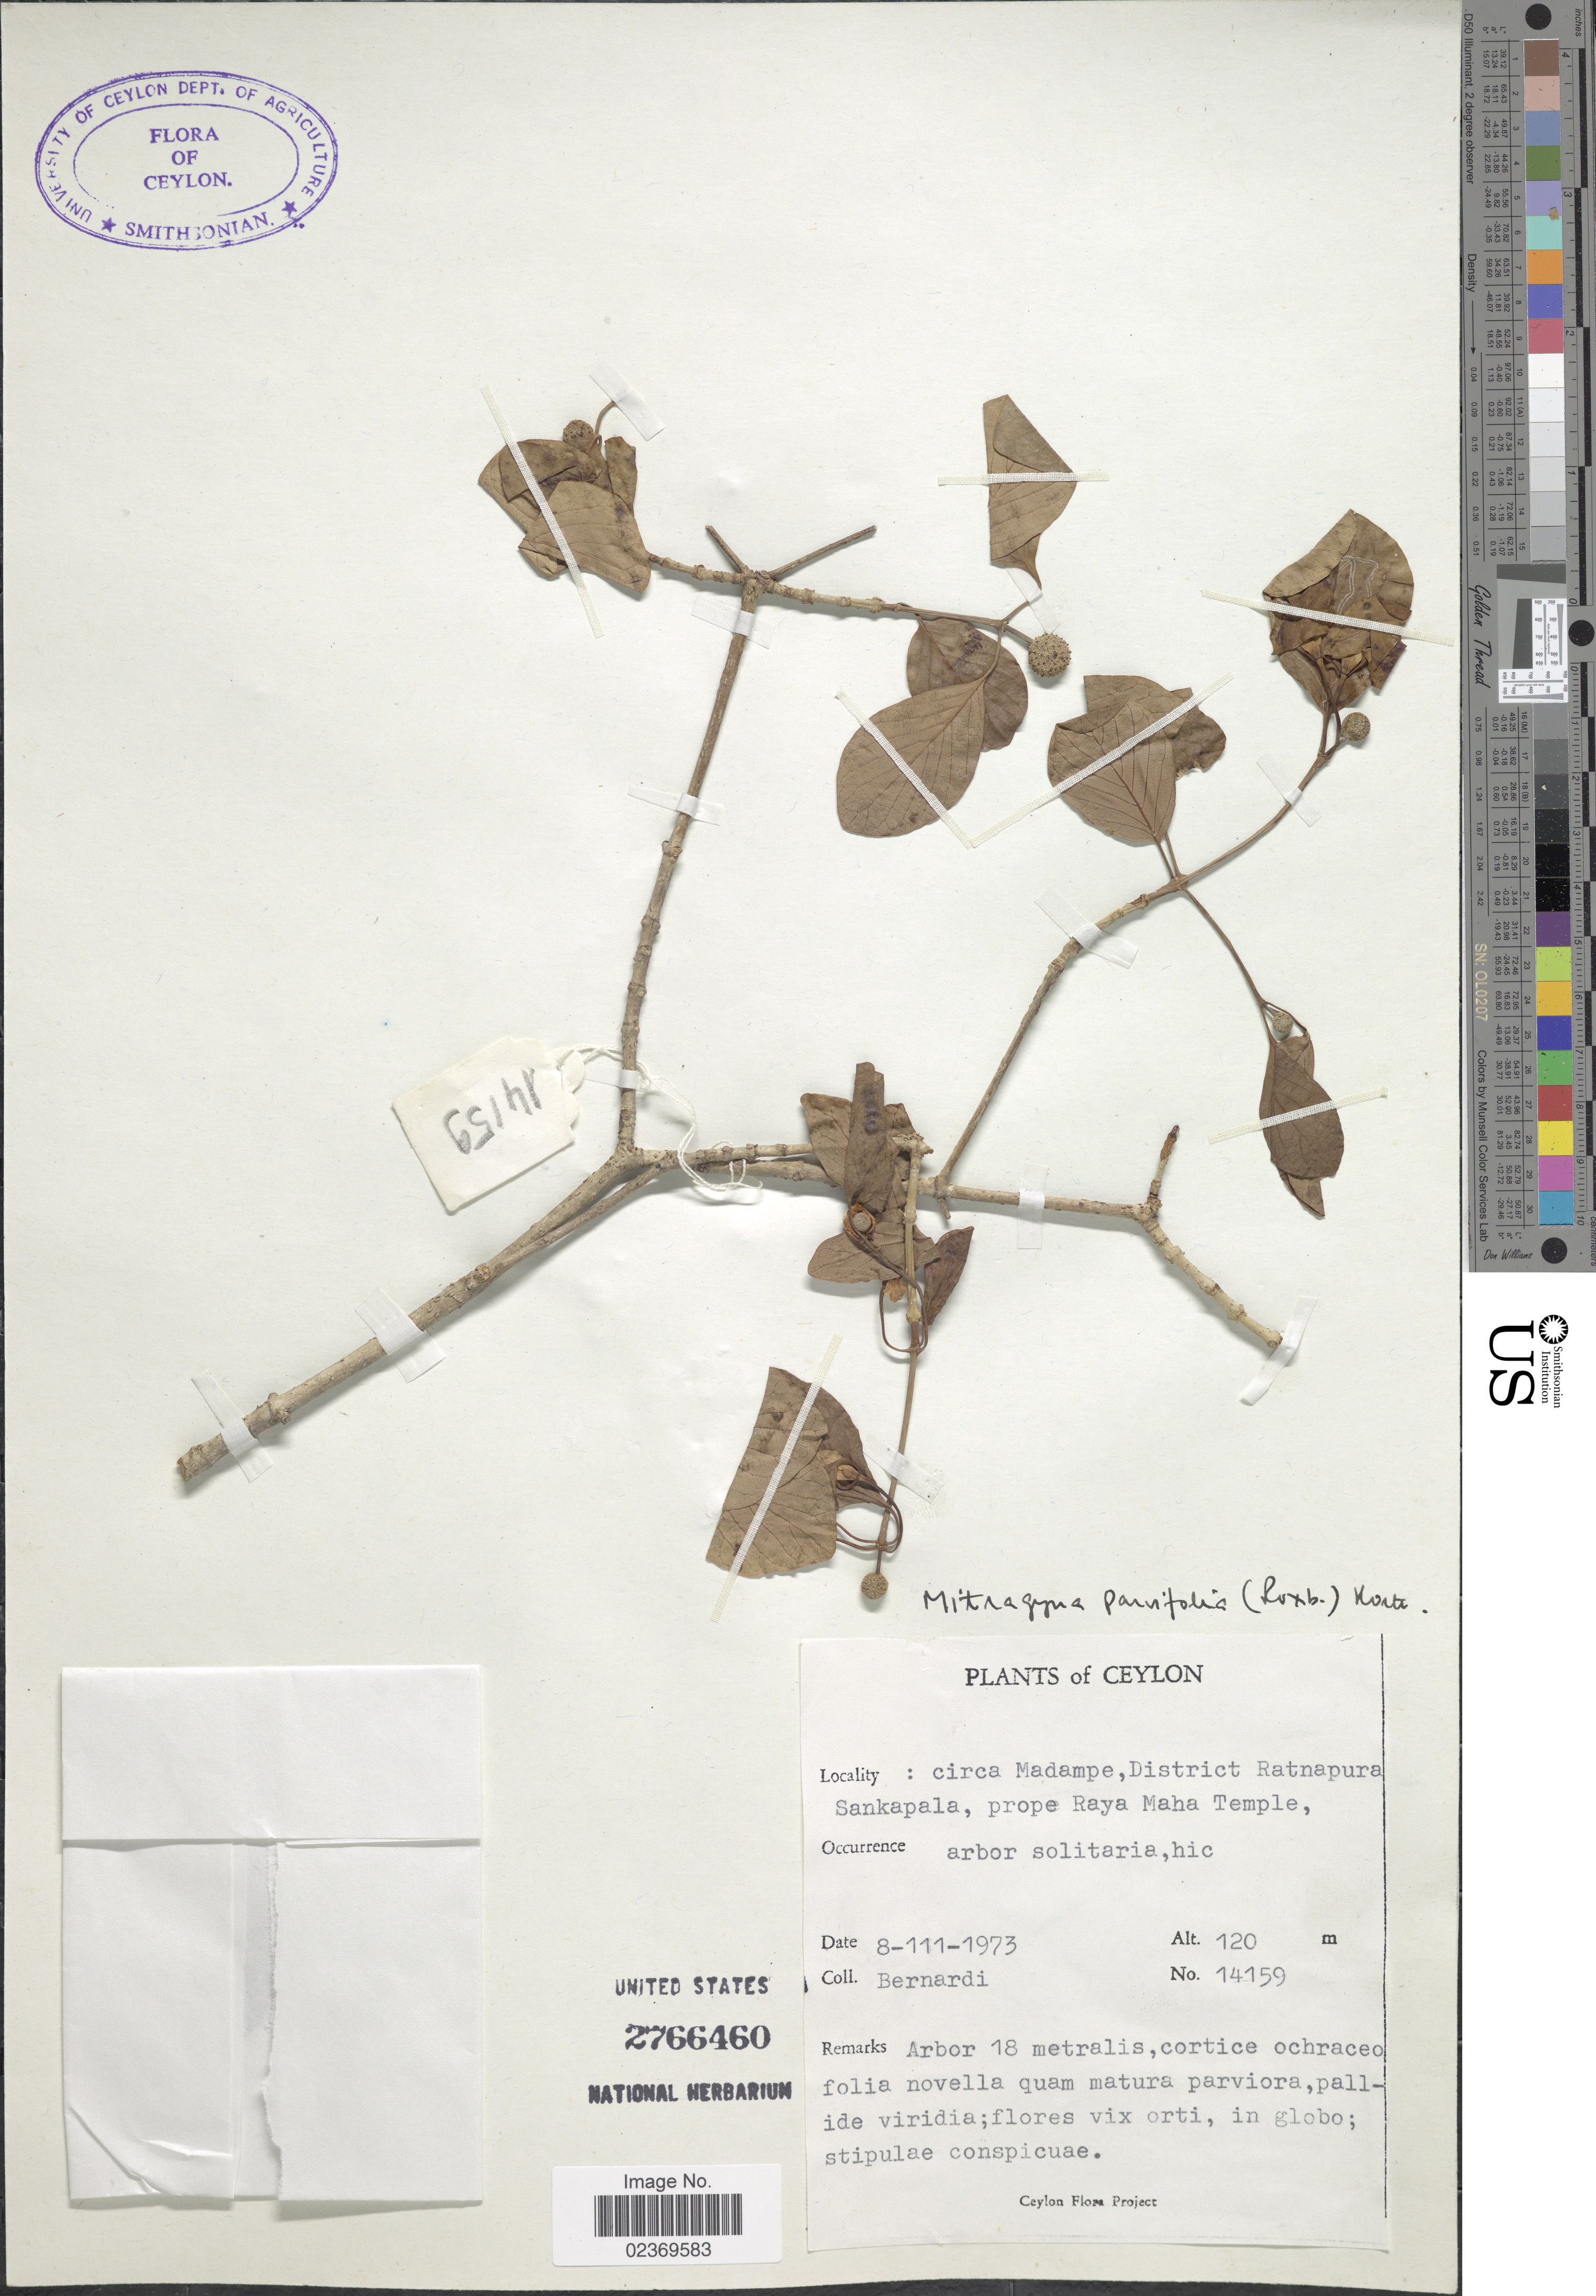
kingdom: Plantae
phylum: Tracheophyta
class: Magnoliopsida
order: Gentianales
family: Rubiaceae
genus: Mitragyna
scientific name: Mitragyna parvifolia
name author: (Roxb.) Korth.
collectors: Bernardi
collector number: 14159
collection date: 1973-03-08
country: Sri Lanka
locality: Ceylon, circa Madampe, District Ratnapura Sankapala, prope Raya Maha Temple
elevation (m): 120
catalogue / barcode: US 2766460